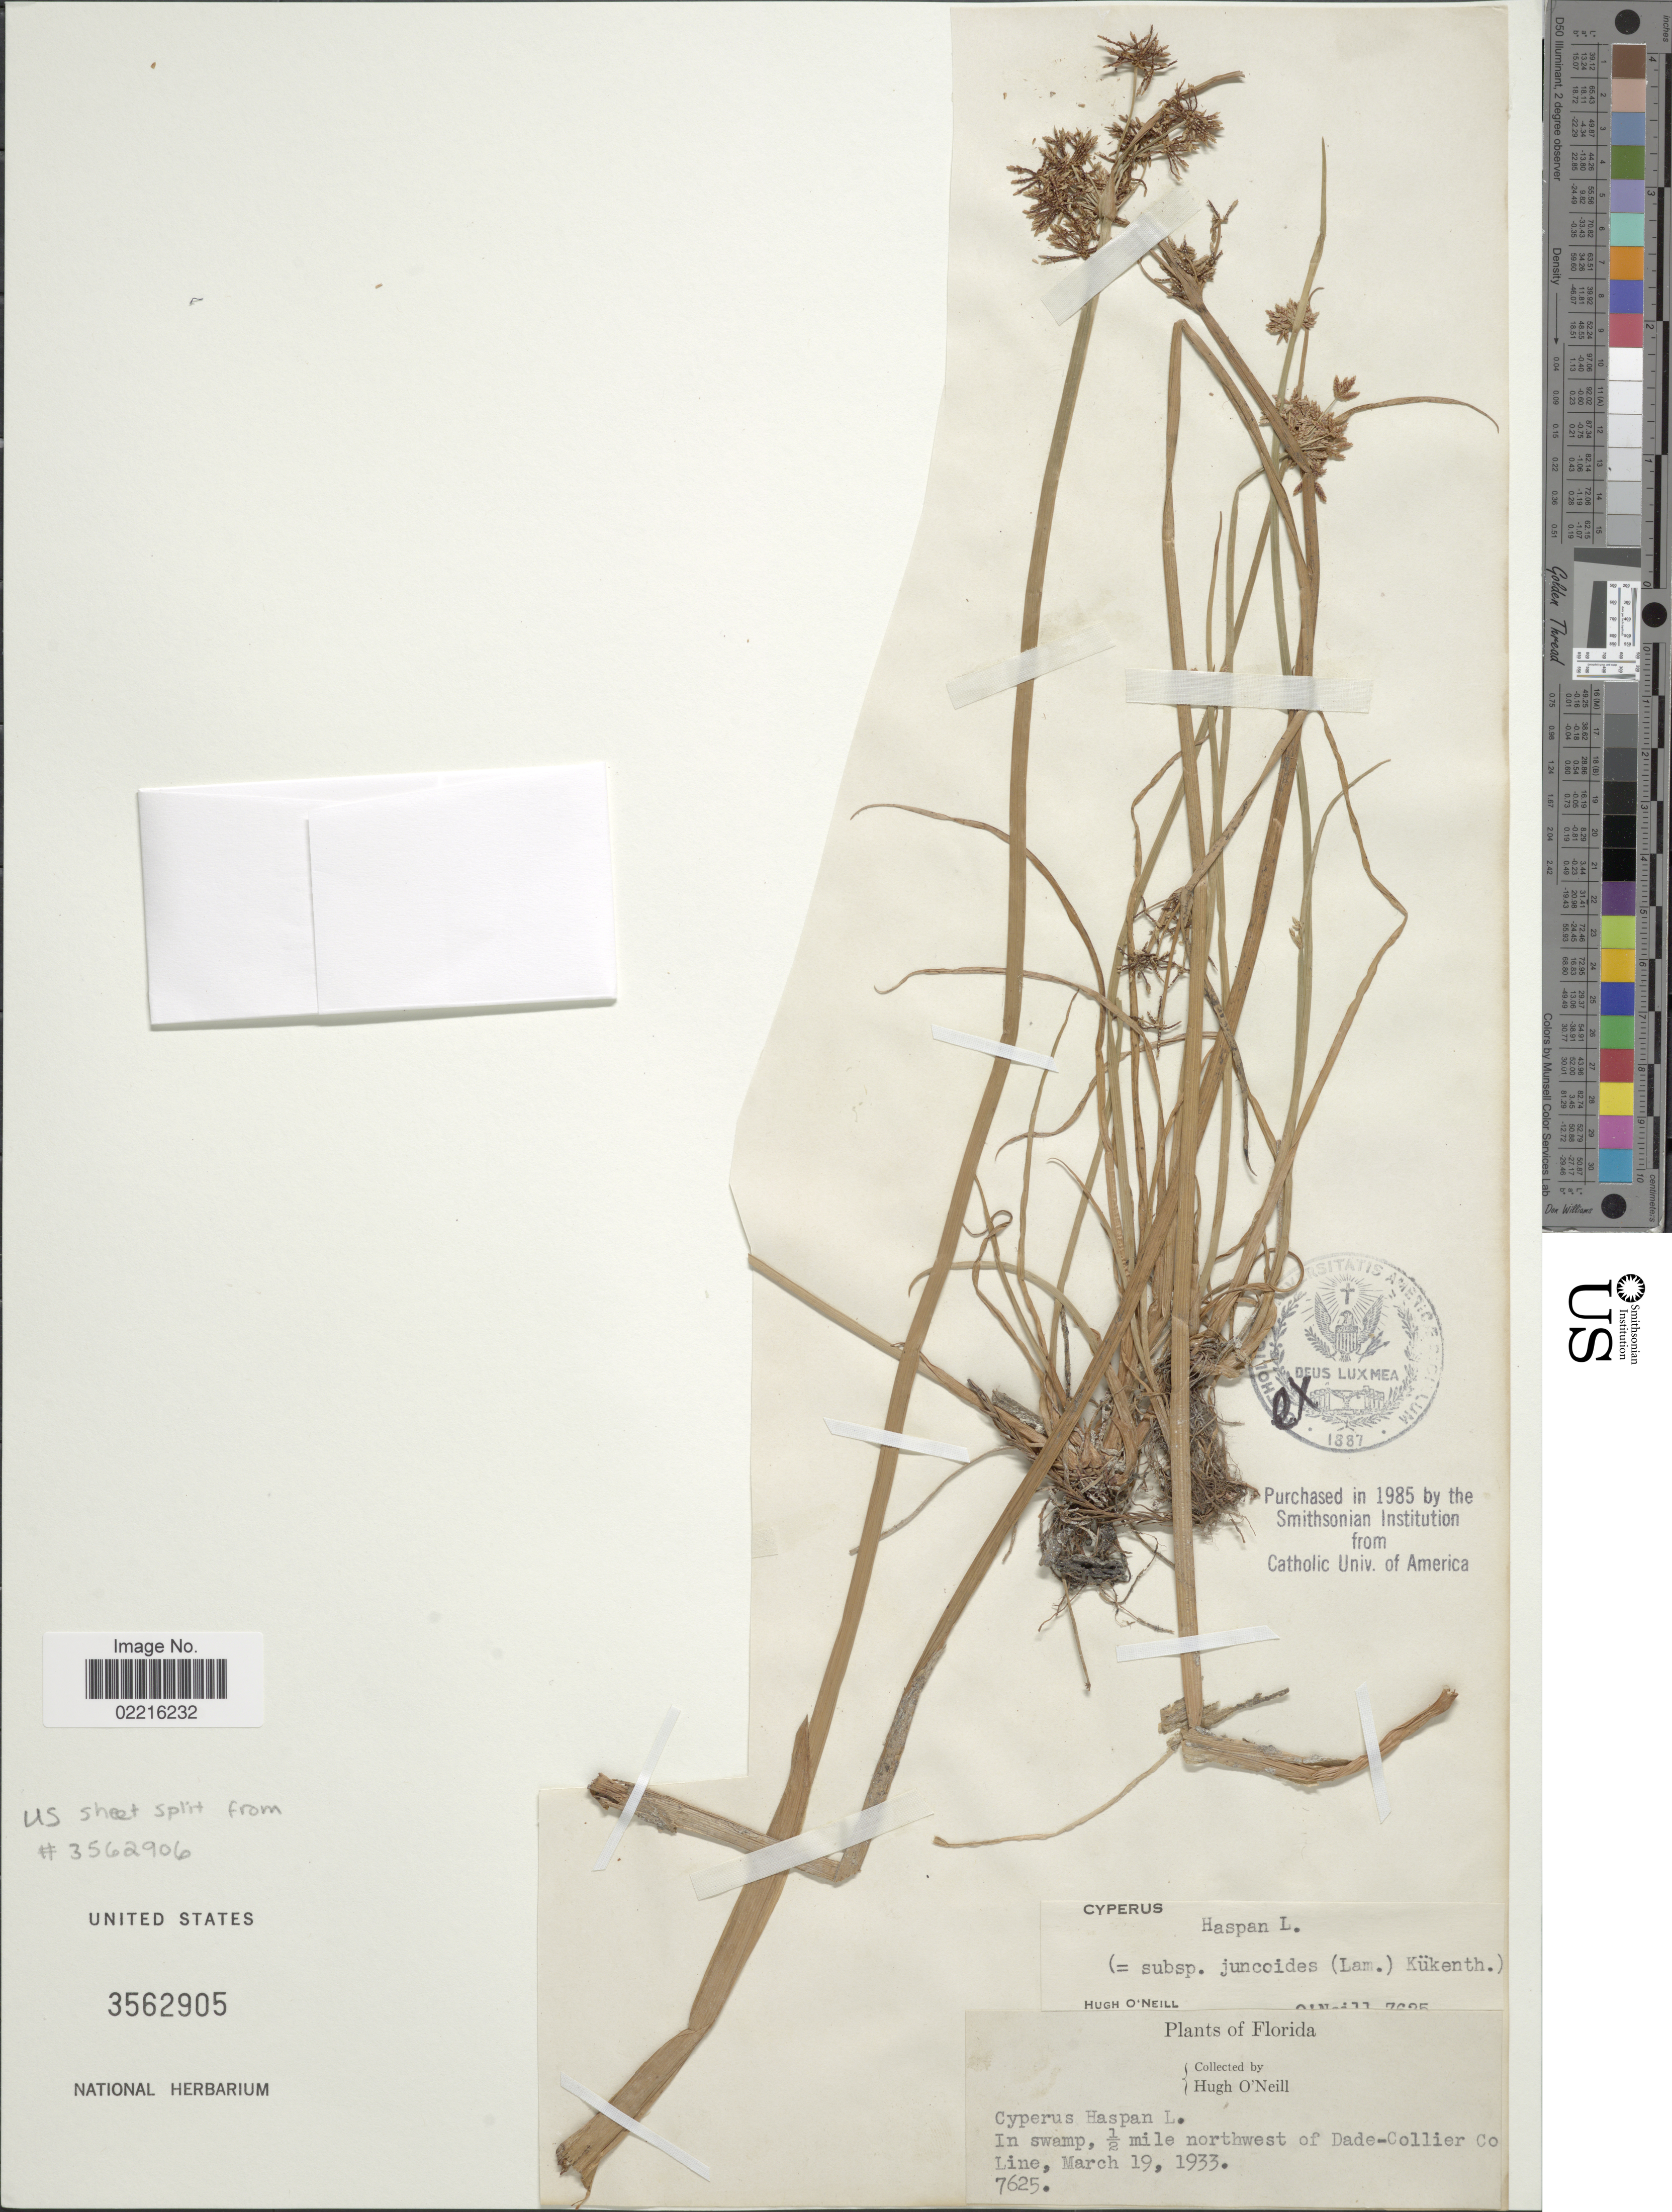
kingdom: Plantae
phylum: Tracheophyta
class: Liliopsida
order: Poales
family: Cyperaceae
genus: Cyperus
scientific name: Cyperus haspan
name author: L.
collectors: H. O'Neill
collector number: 7625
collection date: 1933-03-19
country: United States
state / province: Florida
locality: ½ mile northwest of Dade-Collier Co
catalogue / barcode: US 3562905